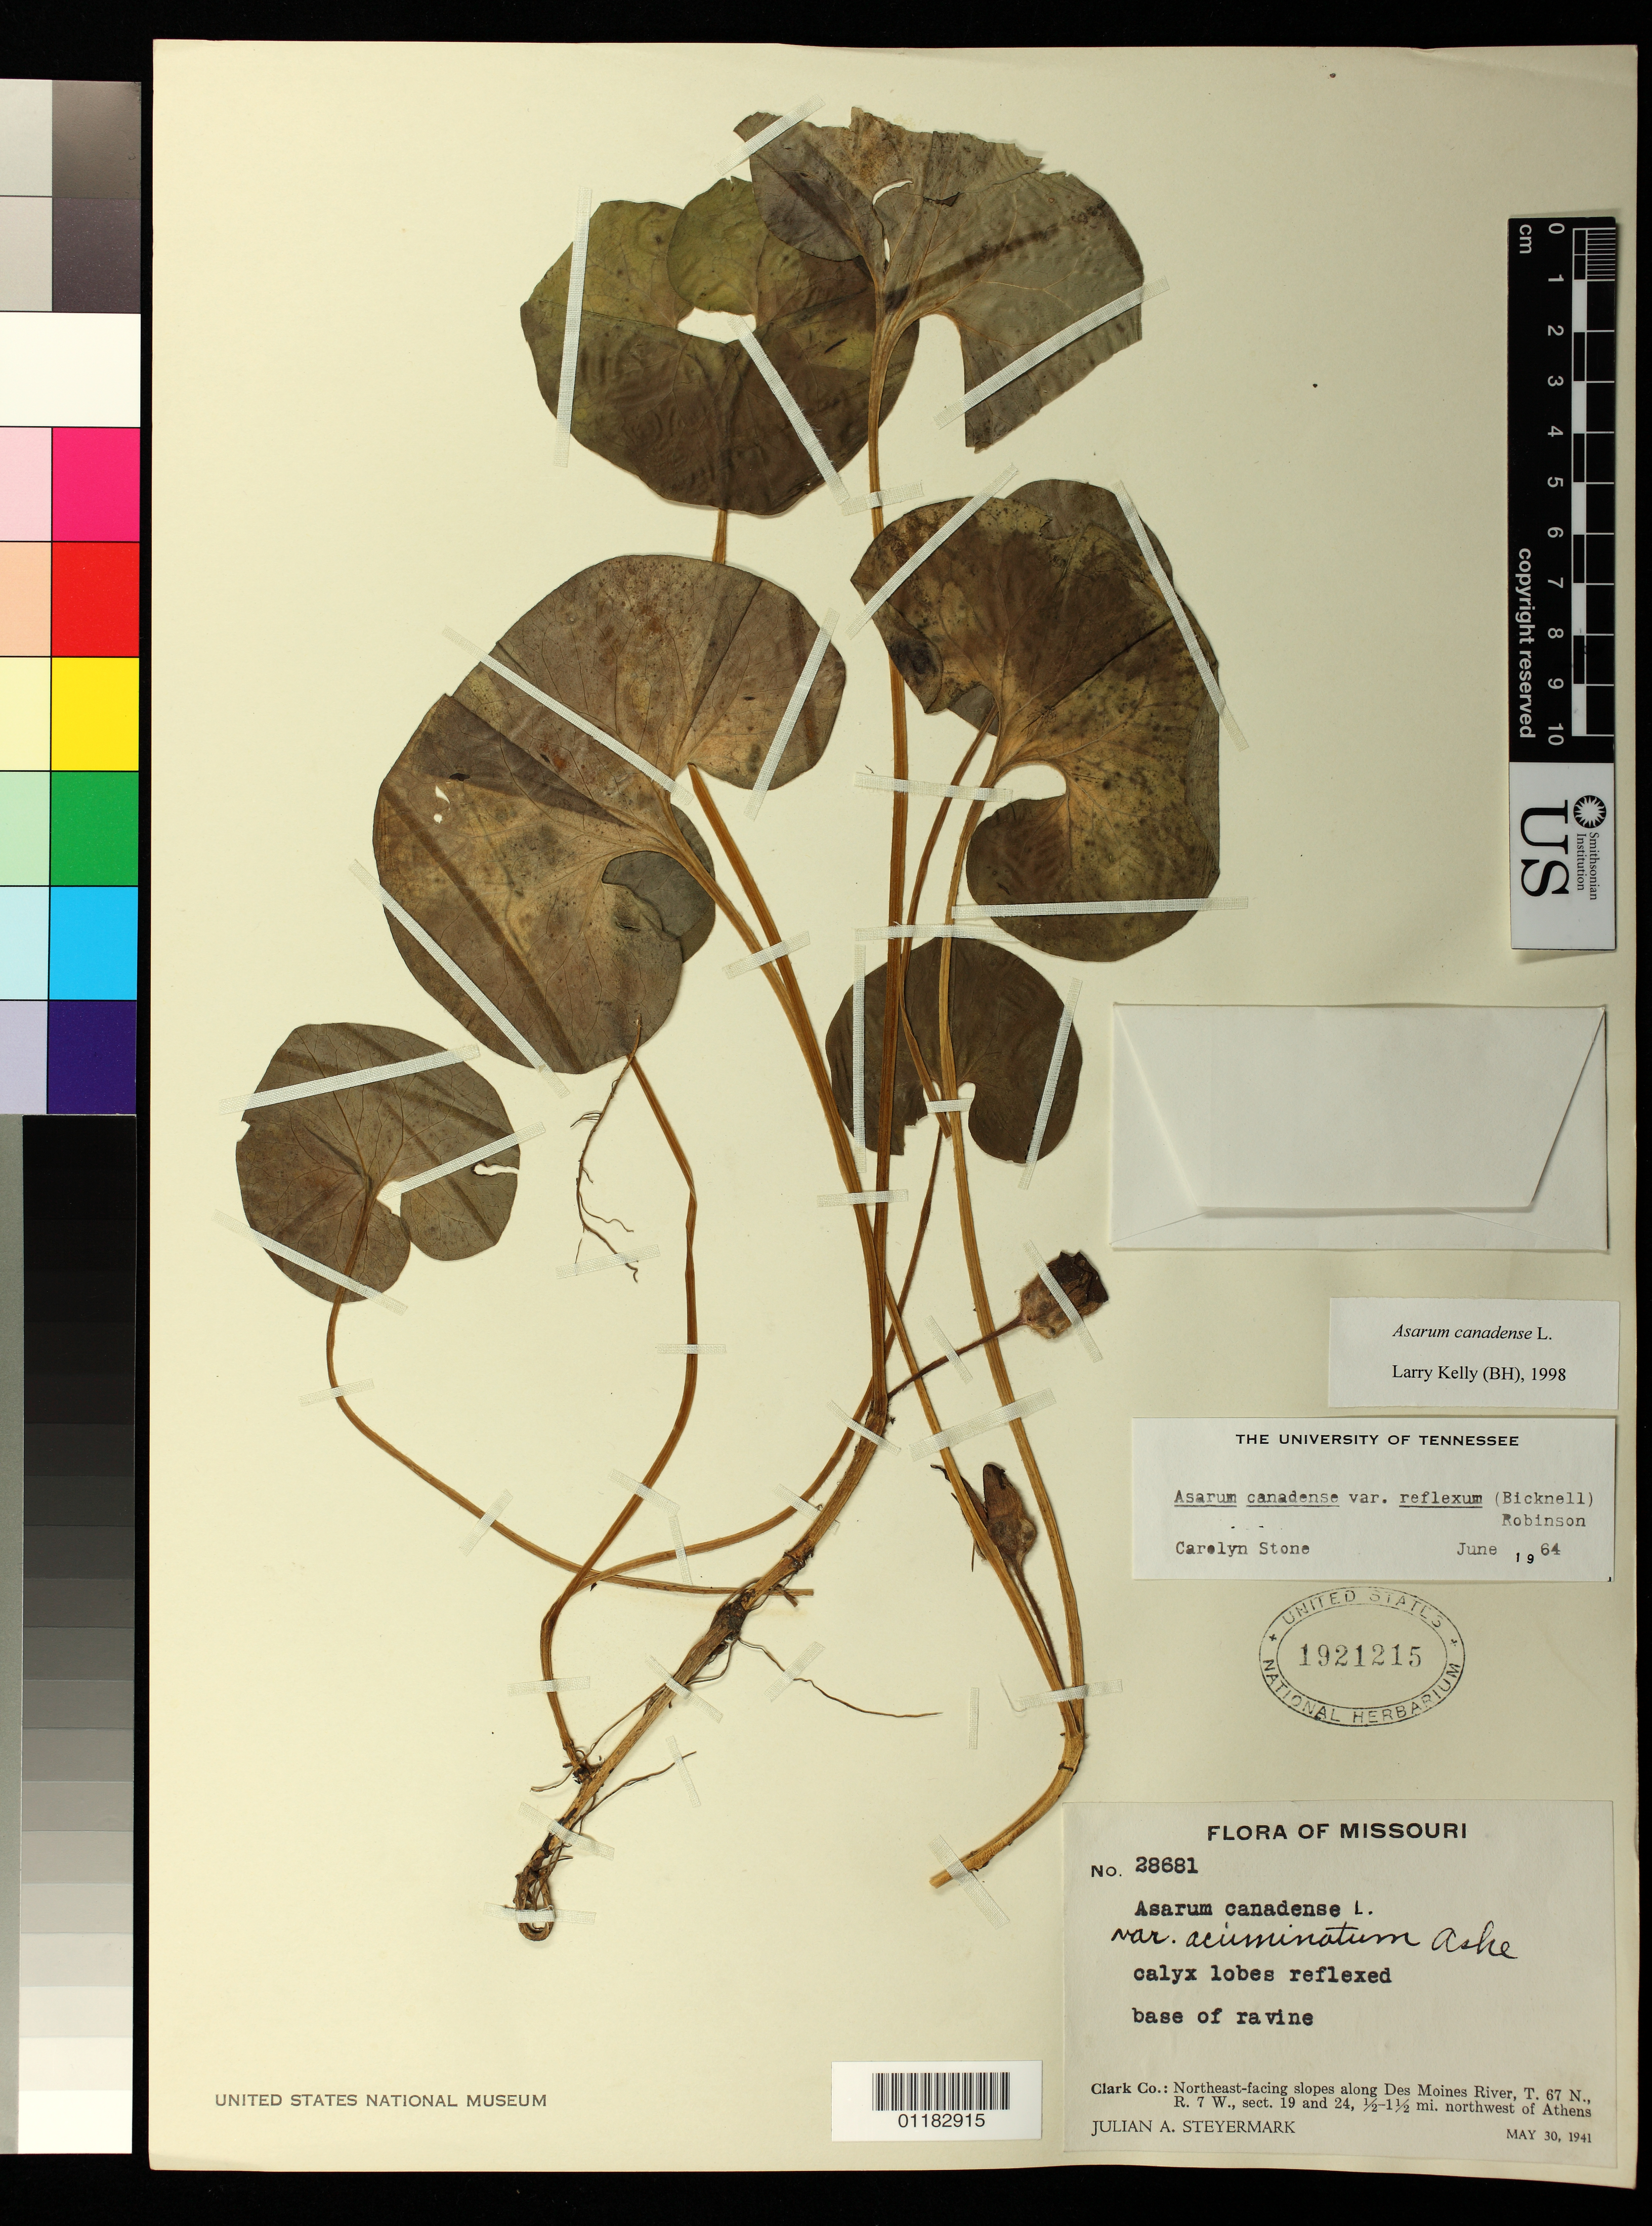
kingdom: Plantae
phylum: Tracheophyta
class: Magnoliopsida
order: Piperales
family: Aristolochiaceae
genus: Asarum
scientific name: Asarum canadense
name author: L.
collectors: J. Steyermark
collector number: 28681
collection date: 1941-05-30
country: United States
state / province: Missouri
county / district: Clark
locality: Clark. County: Northeast-facing slopes along Des Moines River, T. 67 N., R. 7 W., sect. 19 and 24, 1/2-1 1/2 mile northwest of Athens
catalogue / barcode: US 1921215